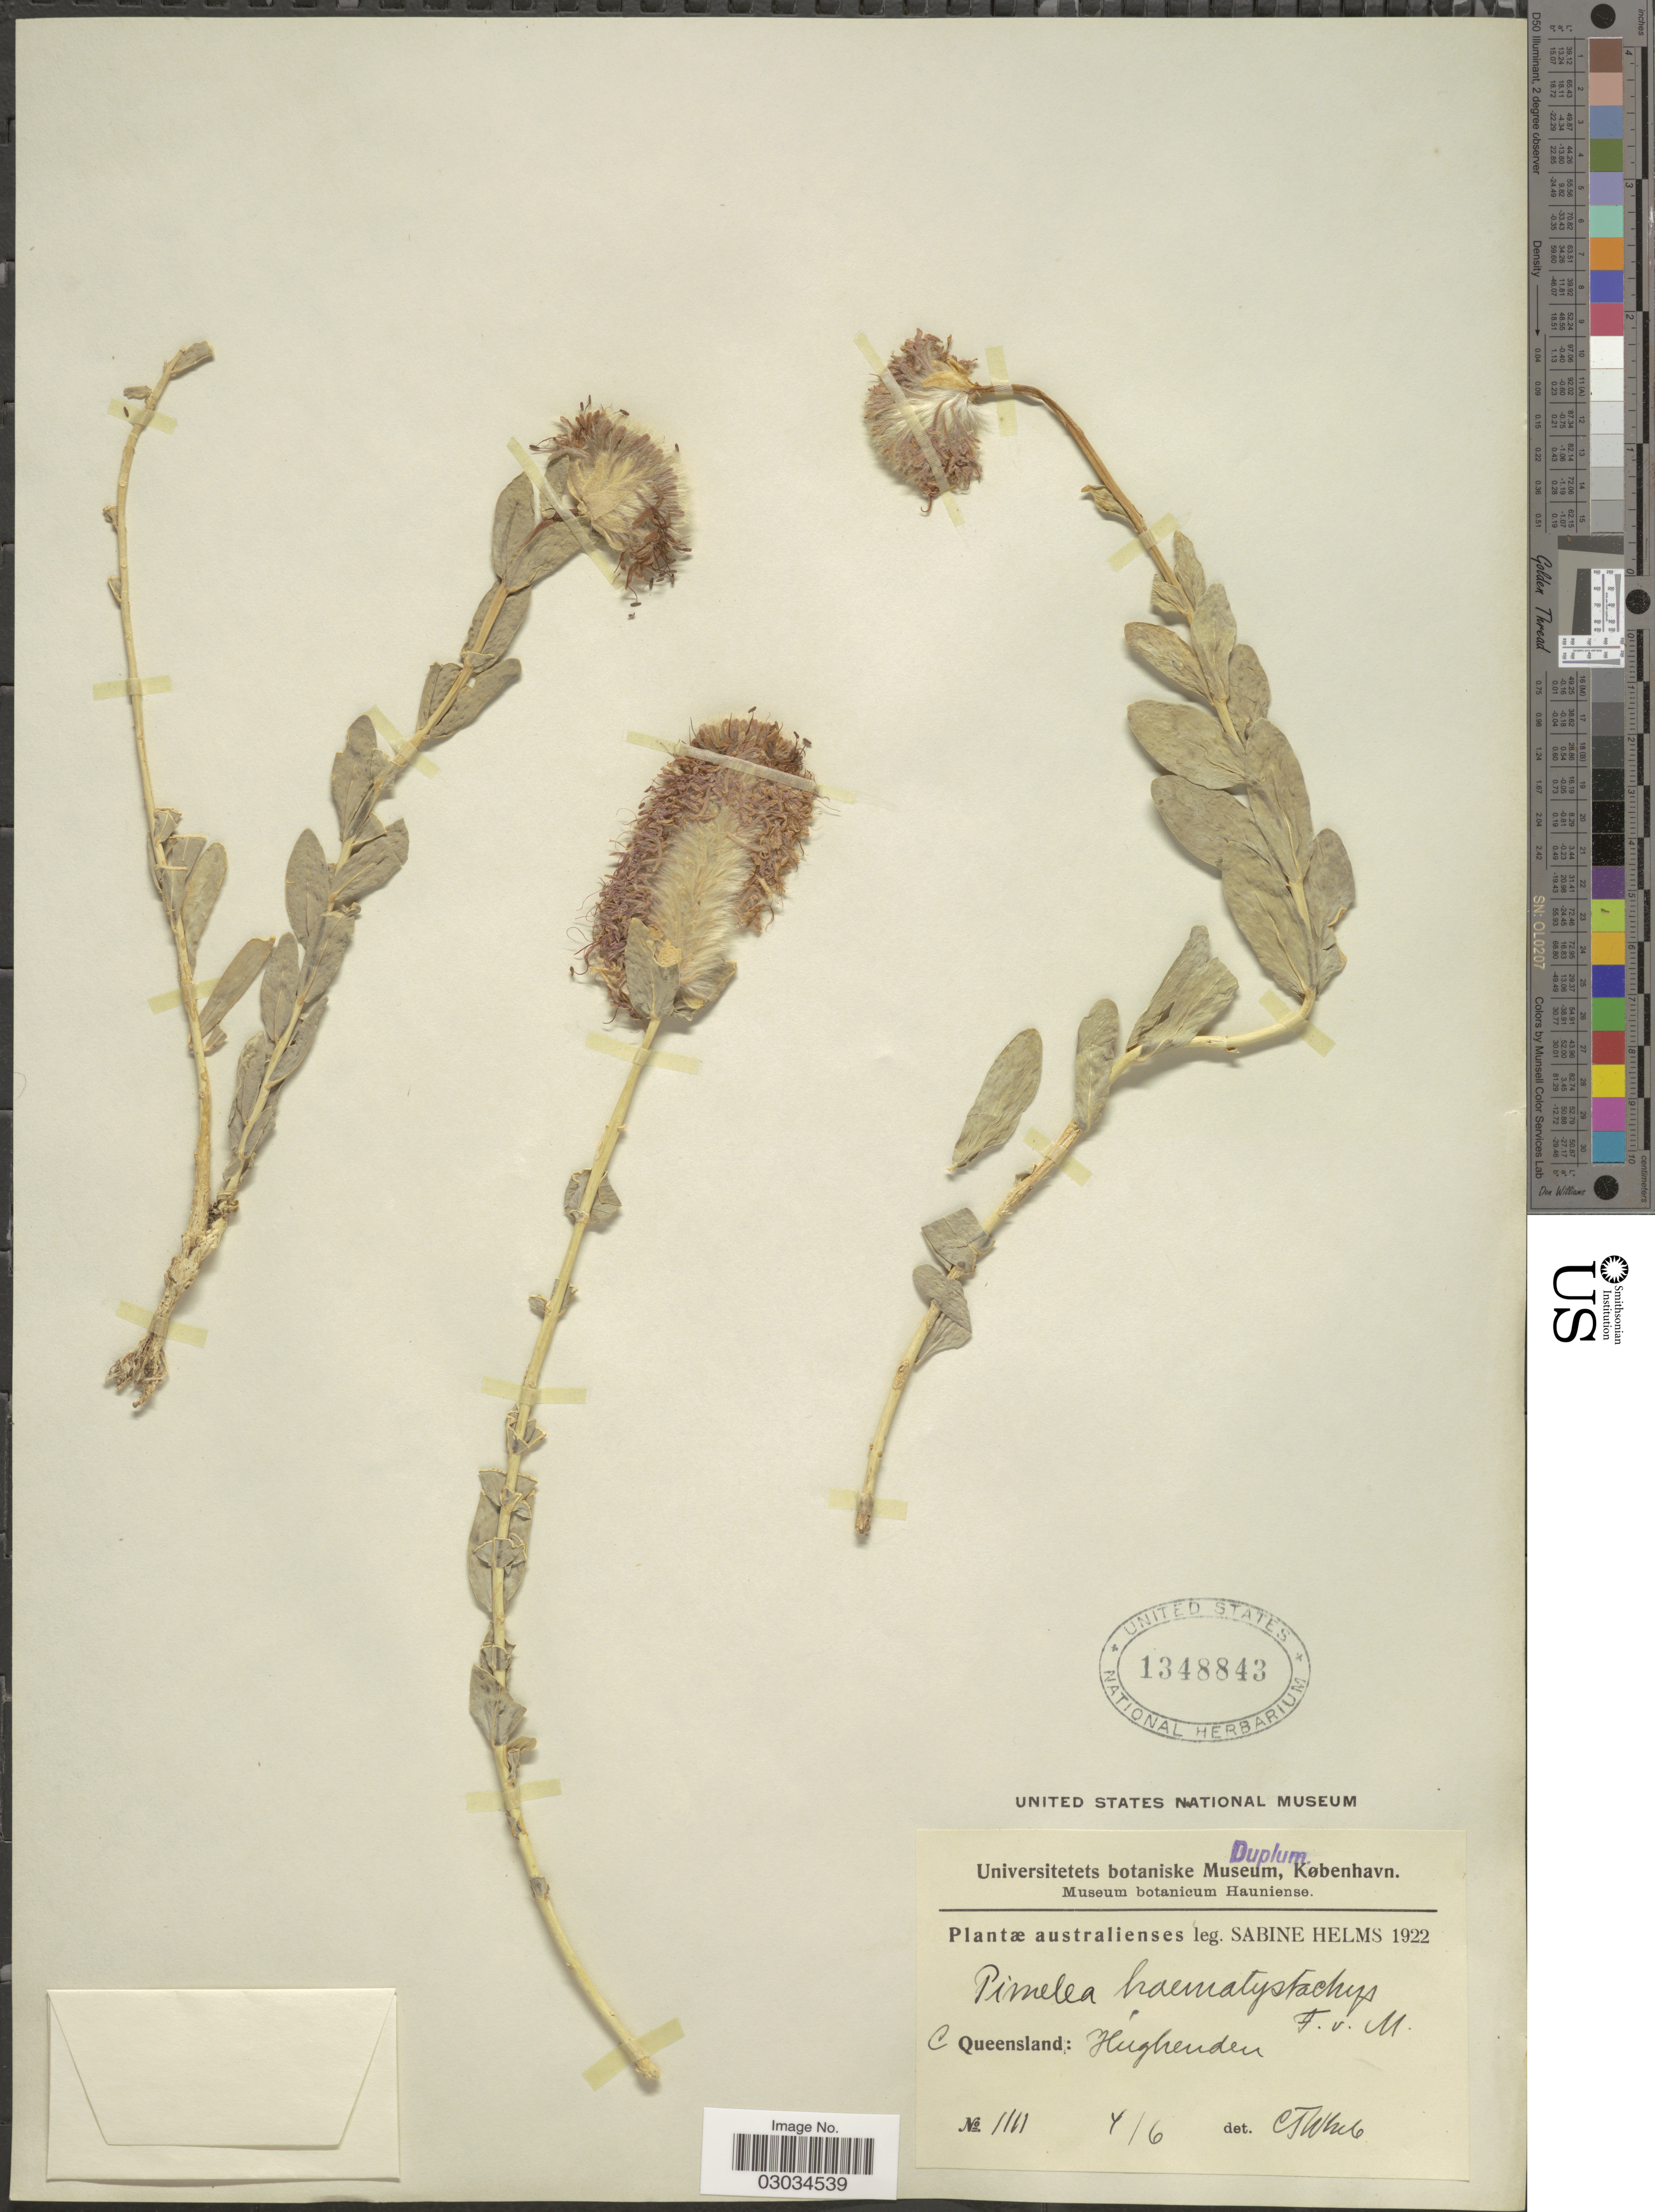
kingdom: Plantae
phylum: Tracheophyta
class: Magnoliopsida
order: Malvales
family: Thymelaeaceae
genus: Pimelea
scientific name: Pimelea haematostachya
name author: F. Muell.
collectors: S. Helms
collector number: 1111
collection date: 1922-06-04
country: Australia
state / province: Queensland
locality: C. Queensland: Hughenden.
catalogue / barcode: US 1348843